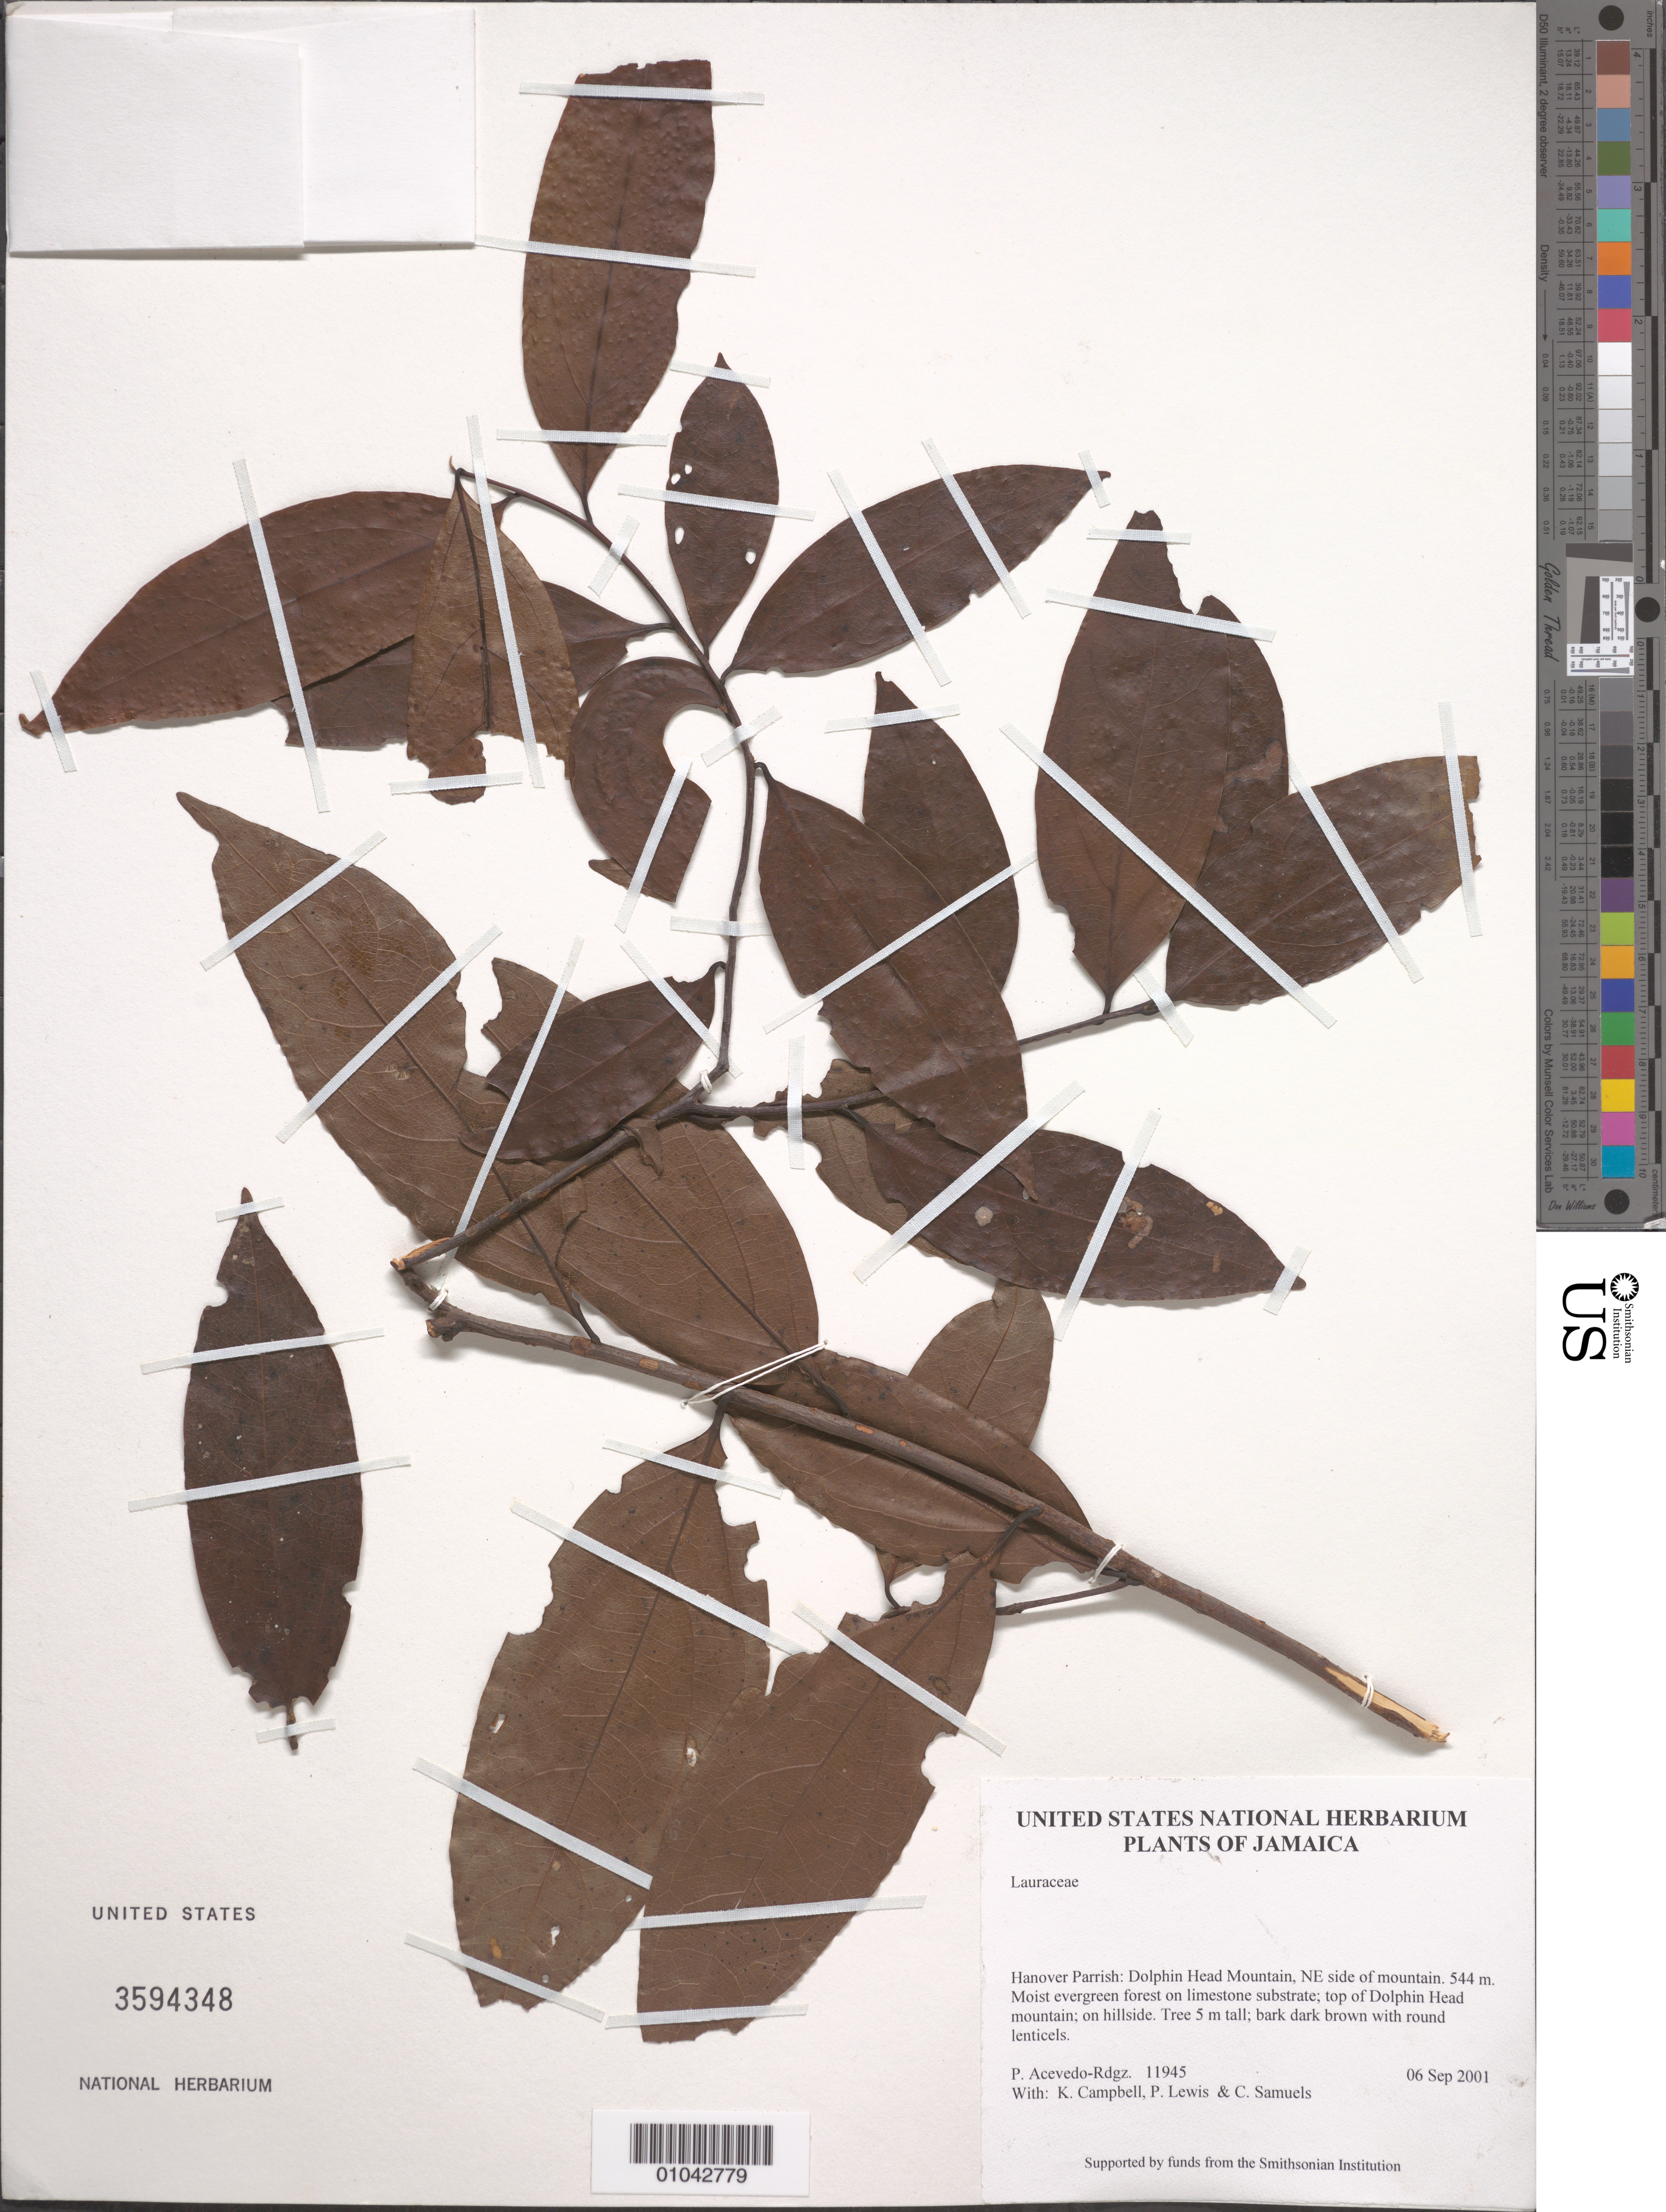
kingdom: Plantae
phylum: Tracheophyta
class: Magnoliopsida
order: Laurales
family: Lauraceae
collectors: P. Acevedo-Rodr., K. Campbell, P. Lewis & C. Samuels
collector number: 11945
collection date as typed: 06 Sep 2001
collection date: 2001-09-06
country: Jamaica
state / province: Hanover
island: Jamaica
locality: Hanover Parrish: Dolphin Head Mountain, NE side of mountain.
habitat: Moist evergreen forest on limestone substrate; top of Dolphin Head mountain; on hillside.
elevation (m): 544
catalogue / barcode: US 3594348